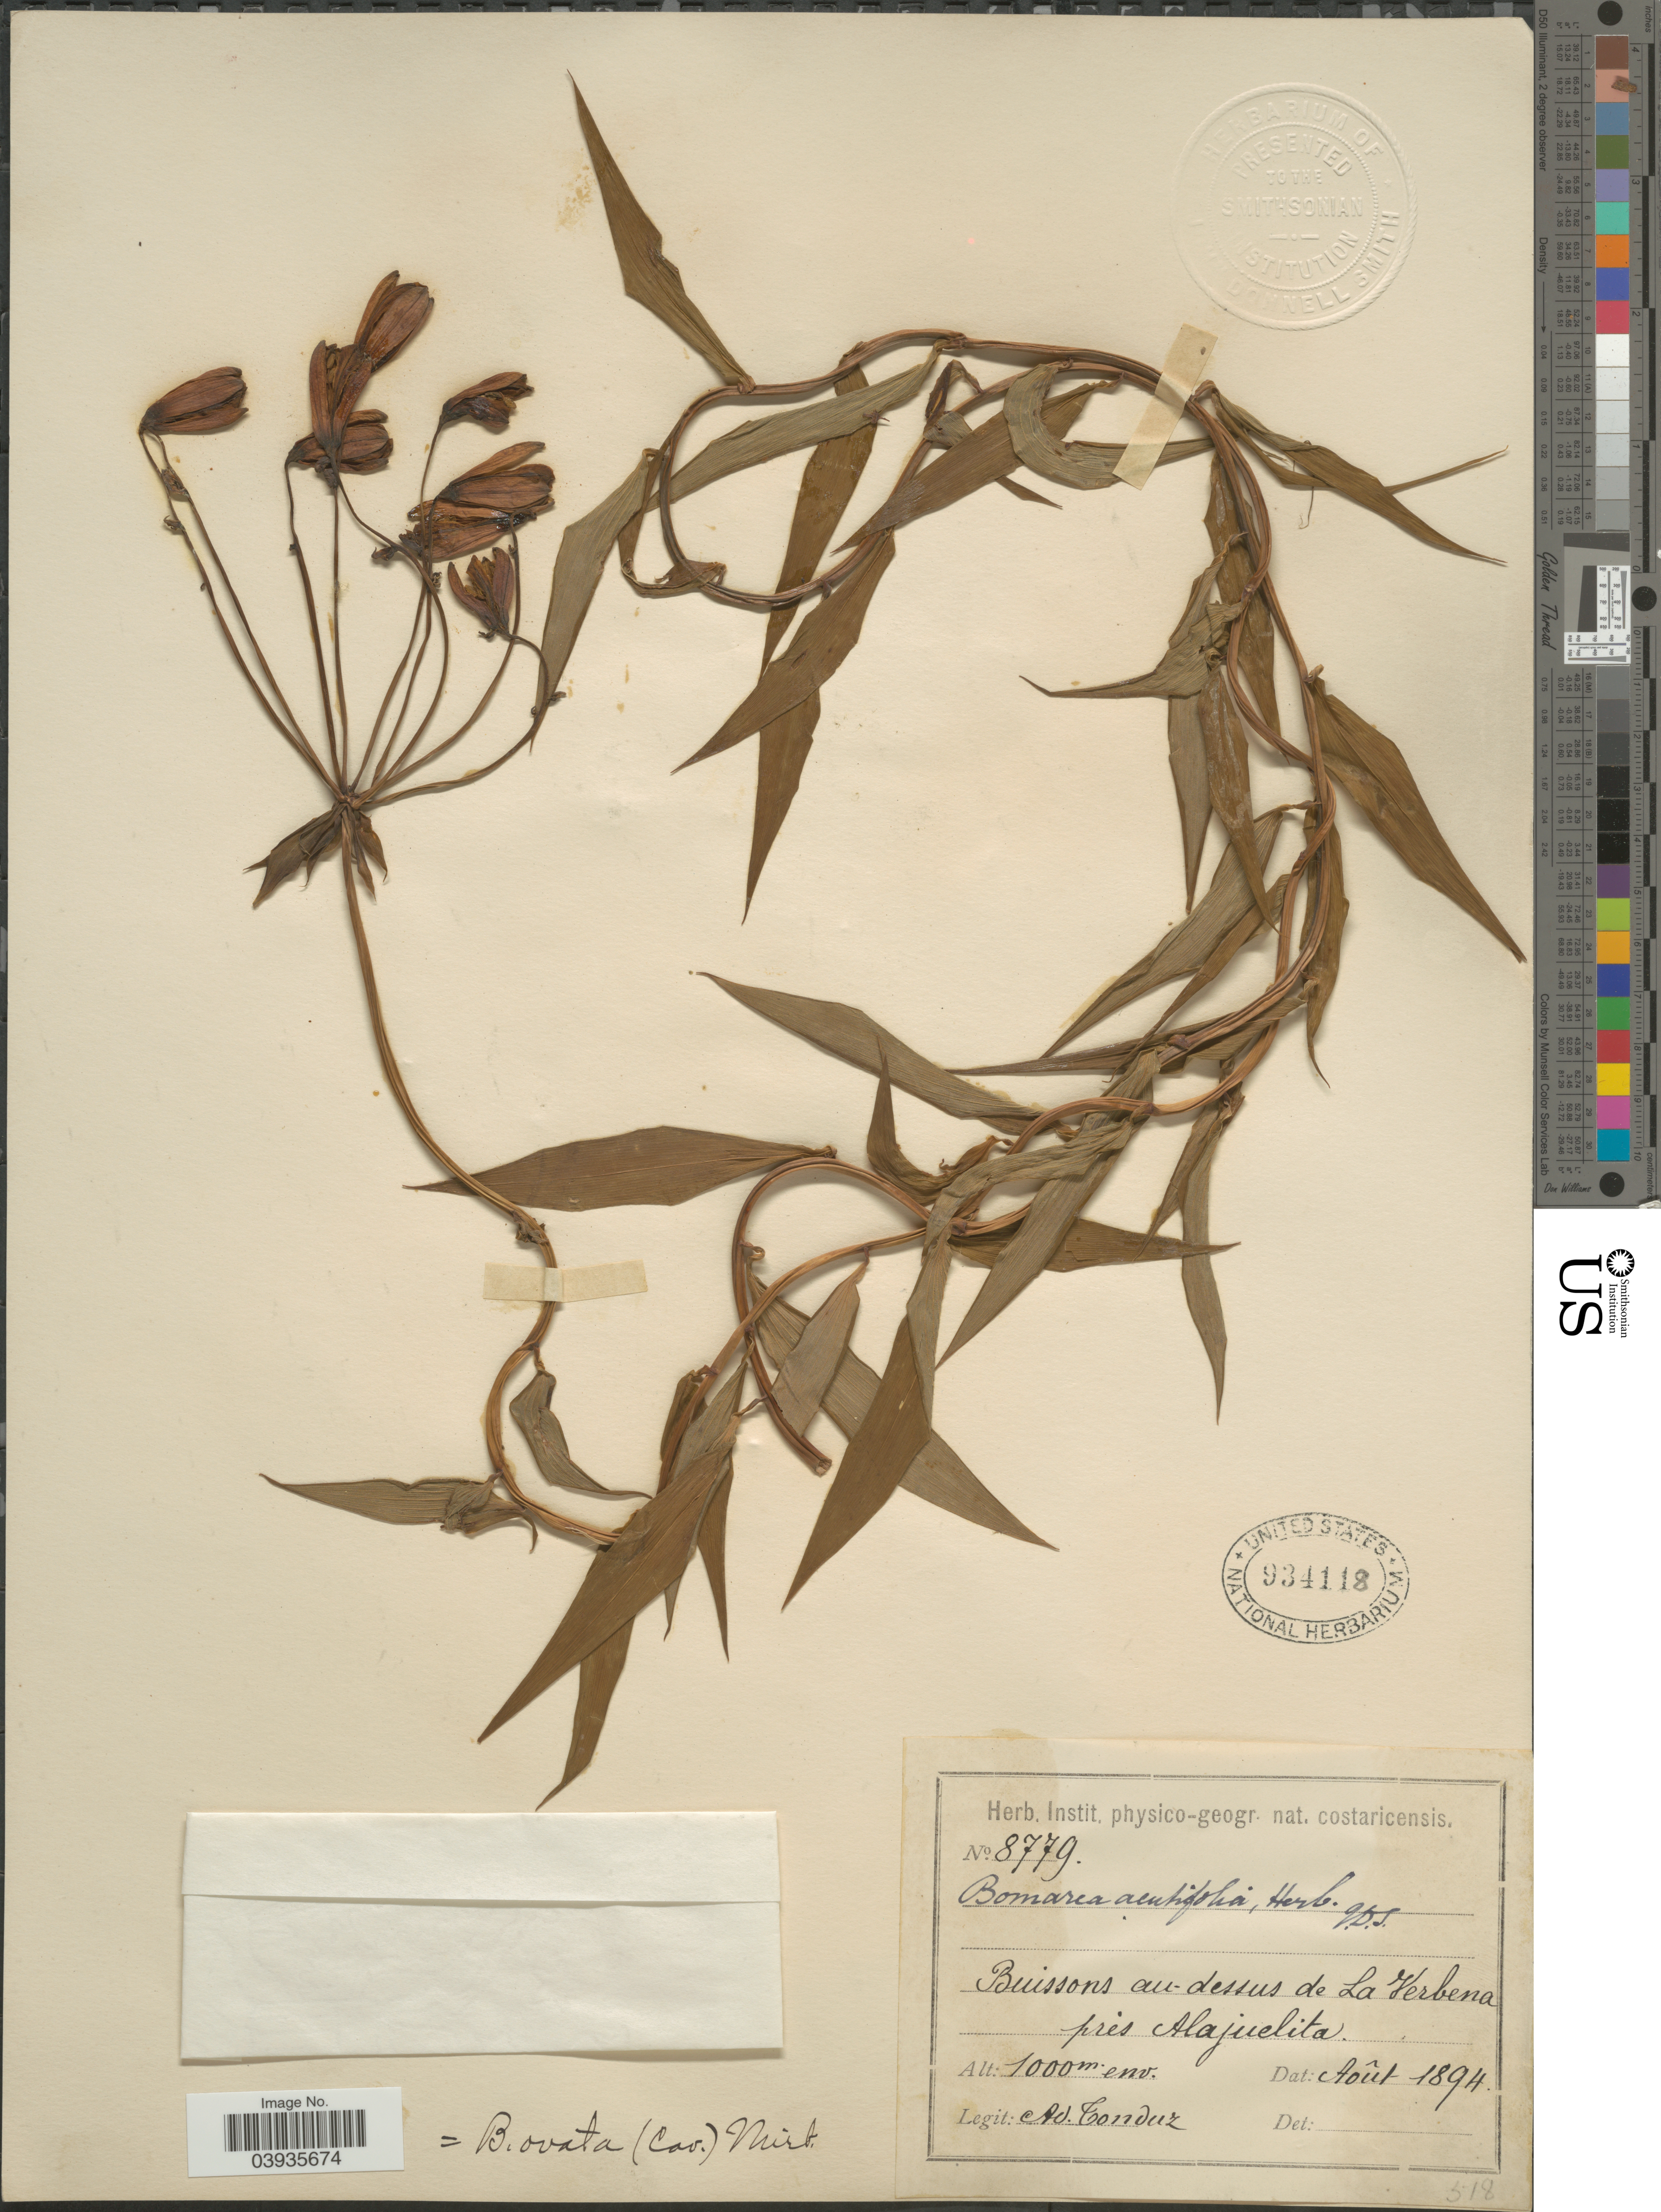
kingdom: Plantae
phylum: Tracheophyta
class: Liliopsida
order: Liliales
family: Alstroemeriaceae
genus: Bomarea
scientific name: Bomarea ovata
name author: (Cav.) Mirb.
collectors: A. Tonduz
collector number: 8779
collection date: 1894-08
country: Costa Rica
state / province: Alajuela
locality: Buissons au-dessus de La Verbena près Alajuelita.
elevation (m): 1000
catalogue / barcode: US 934118